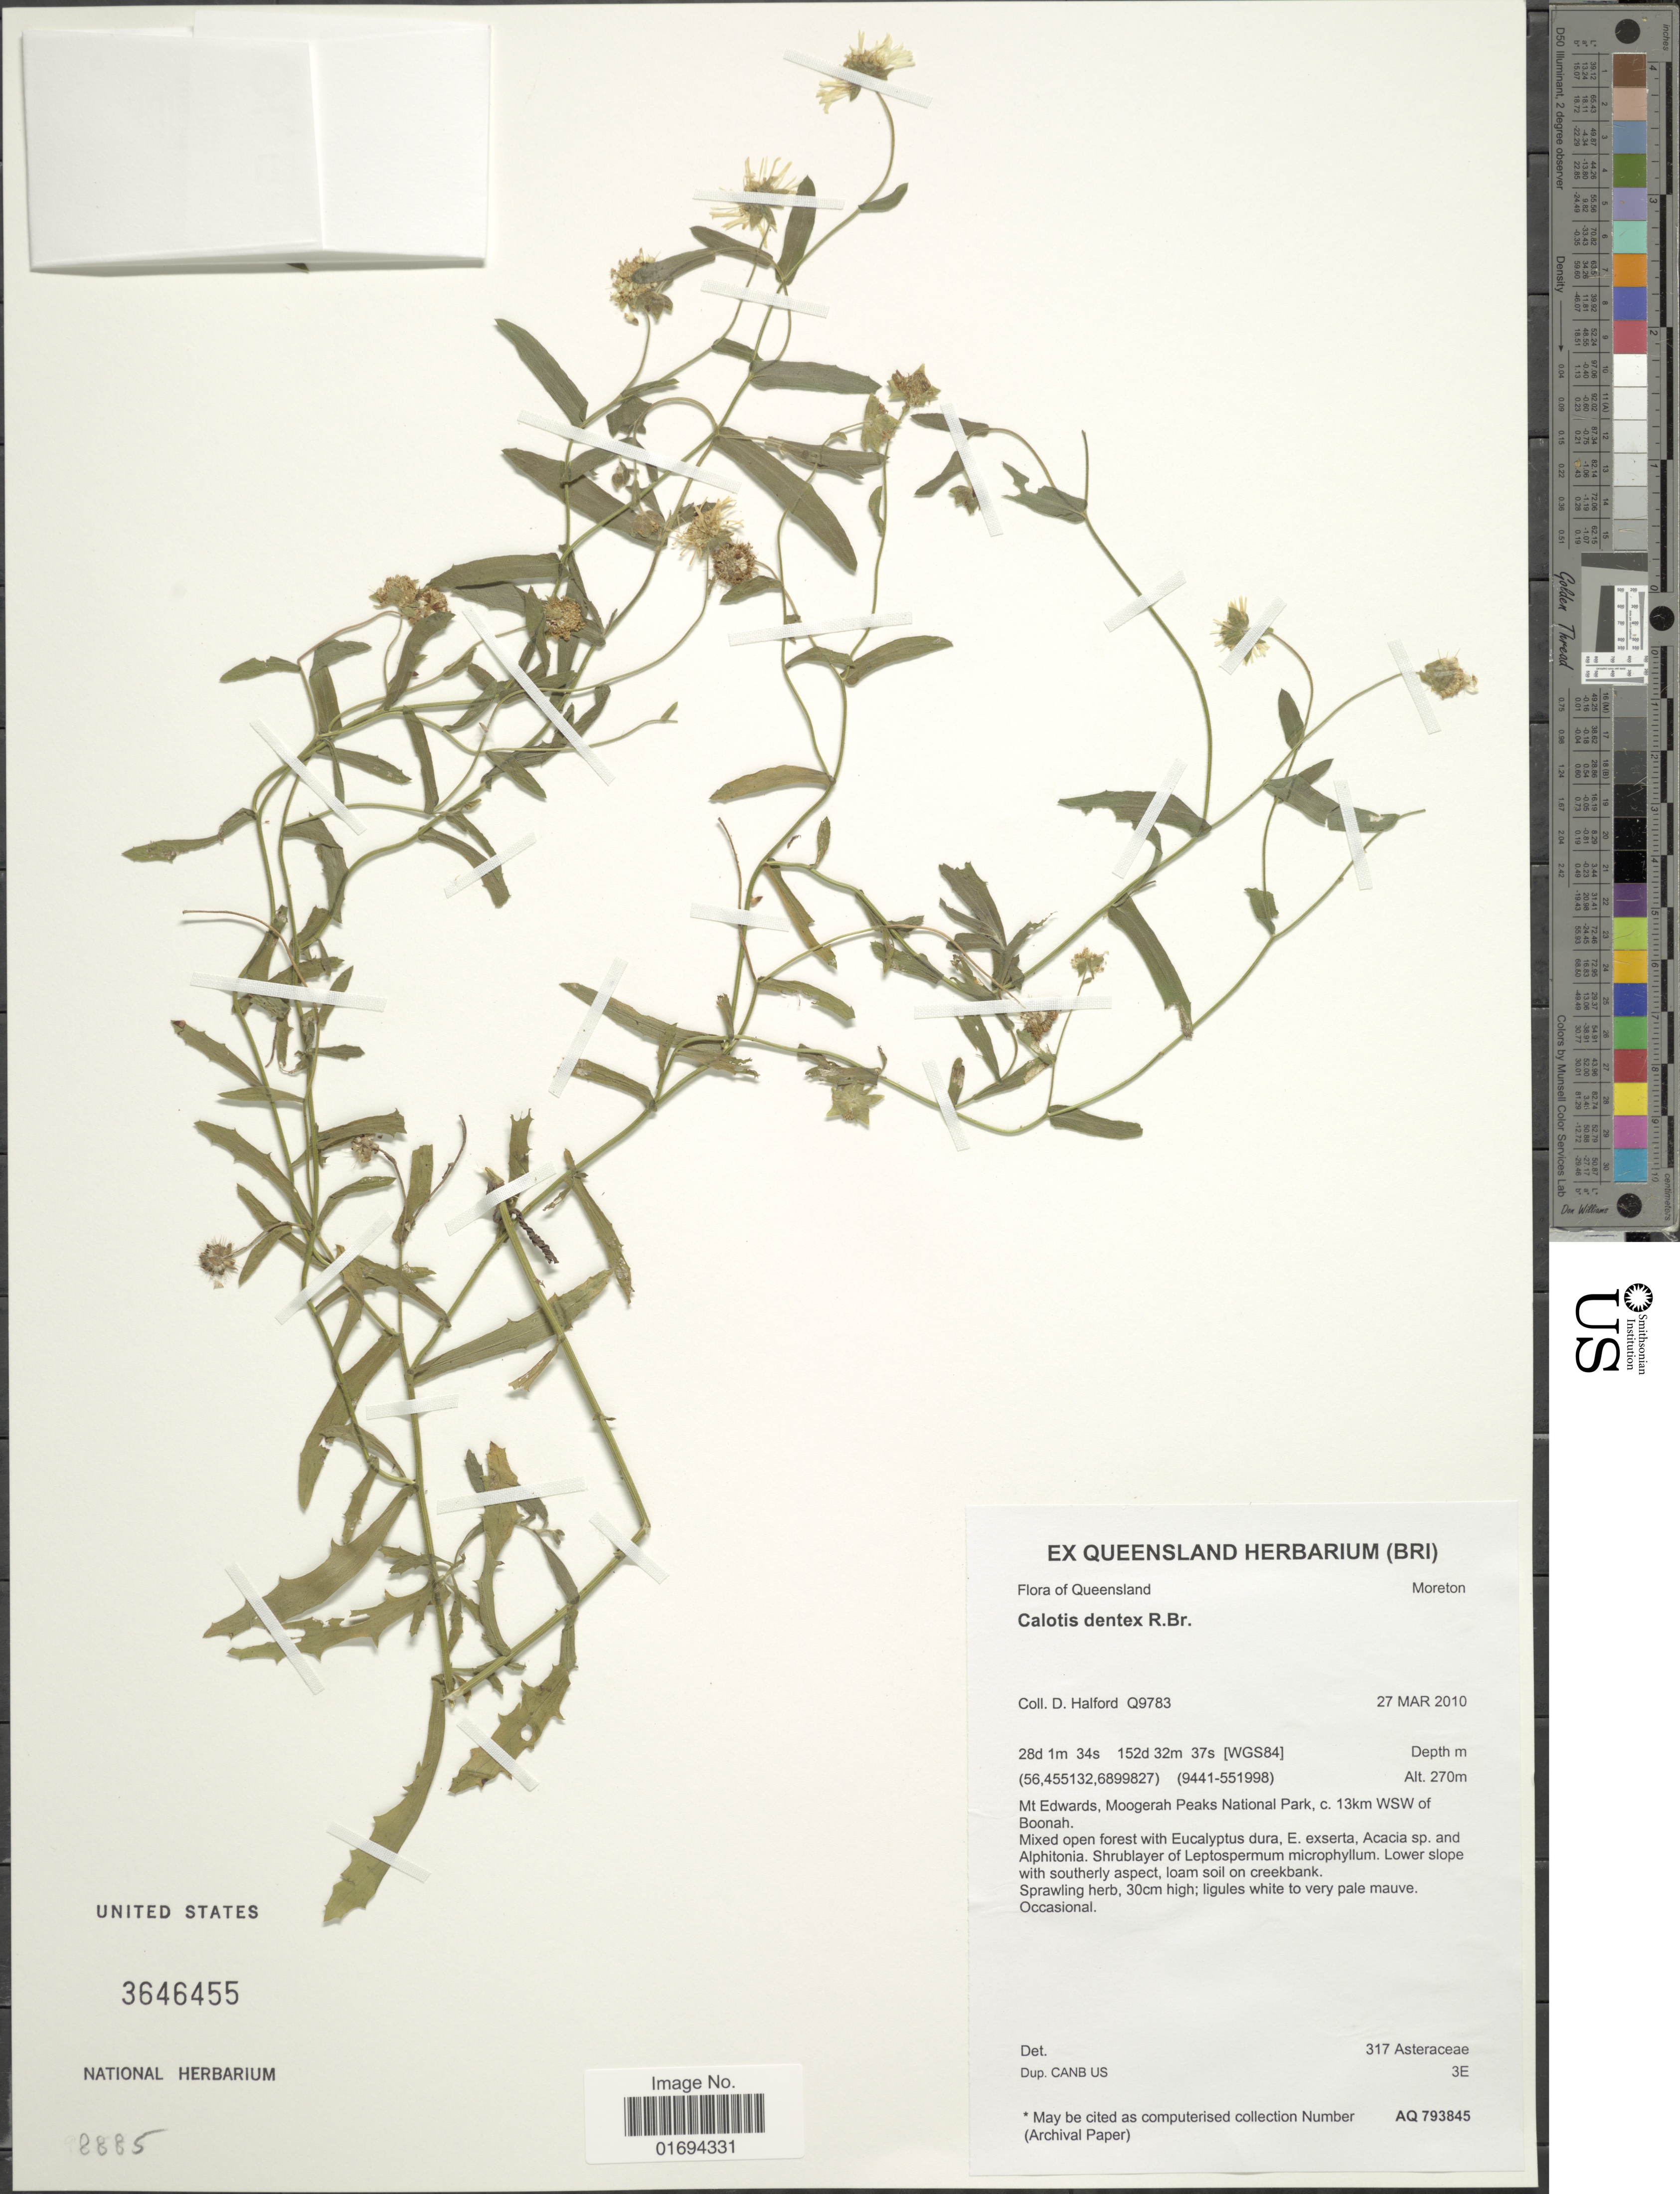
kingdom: Plantae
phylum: Tracheophyta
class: Magnoliopsida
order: Asterales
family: Asteraceae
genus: Calotis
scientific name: Calotis dentex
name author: R. Br.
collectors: D. A. Halford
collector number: Q9783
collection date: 2010-03-27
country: Australia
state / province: Queensland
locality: Mt Edwards, Moogerath Peaks National Park, c. 13km WSW of Boonath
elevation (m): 270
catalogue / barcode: US 3646455